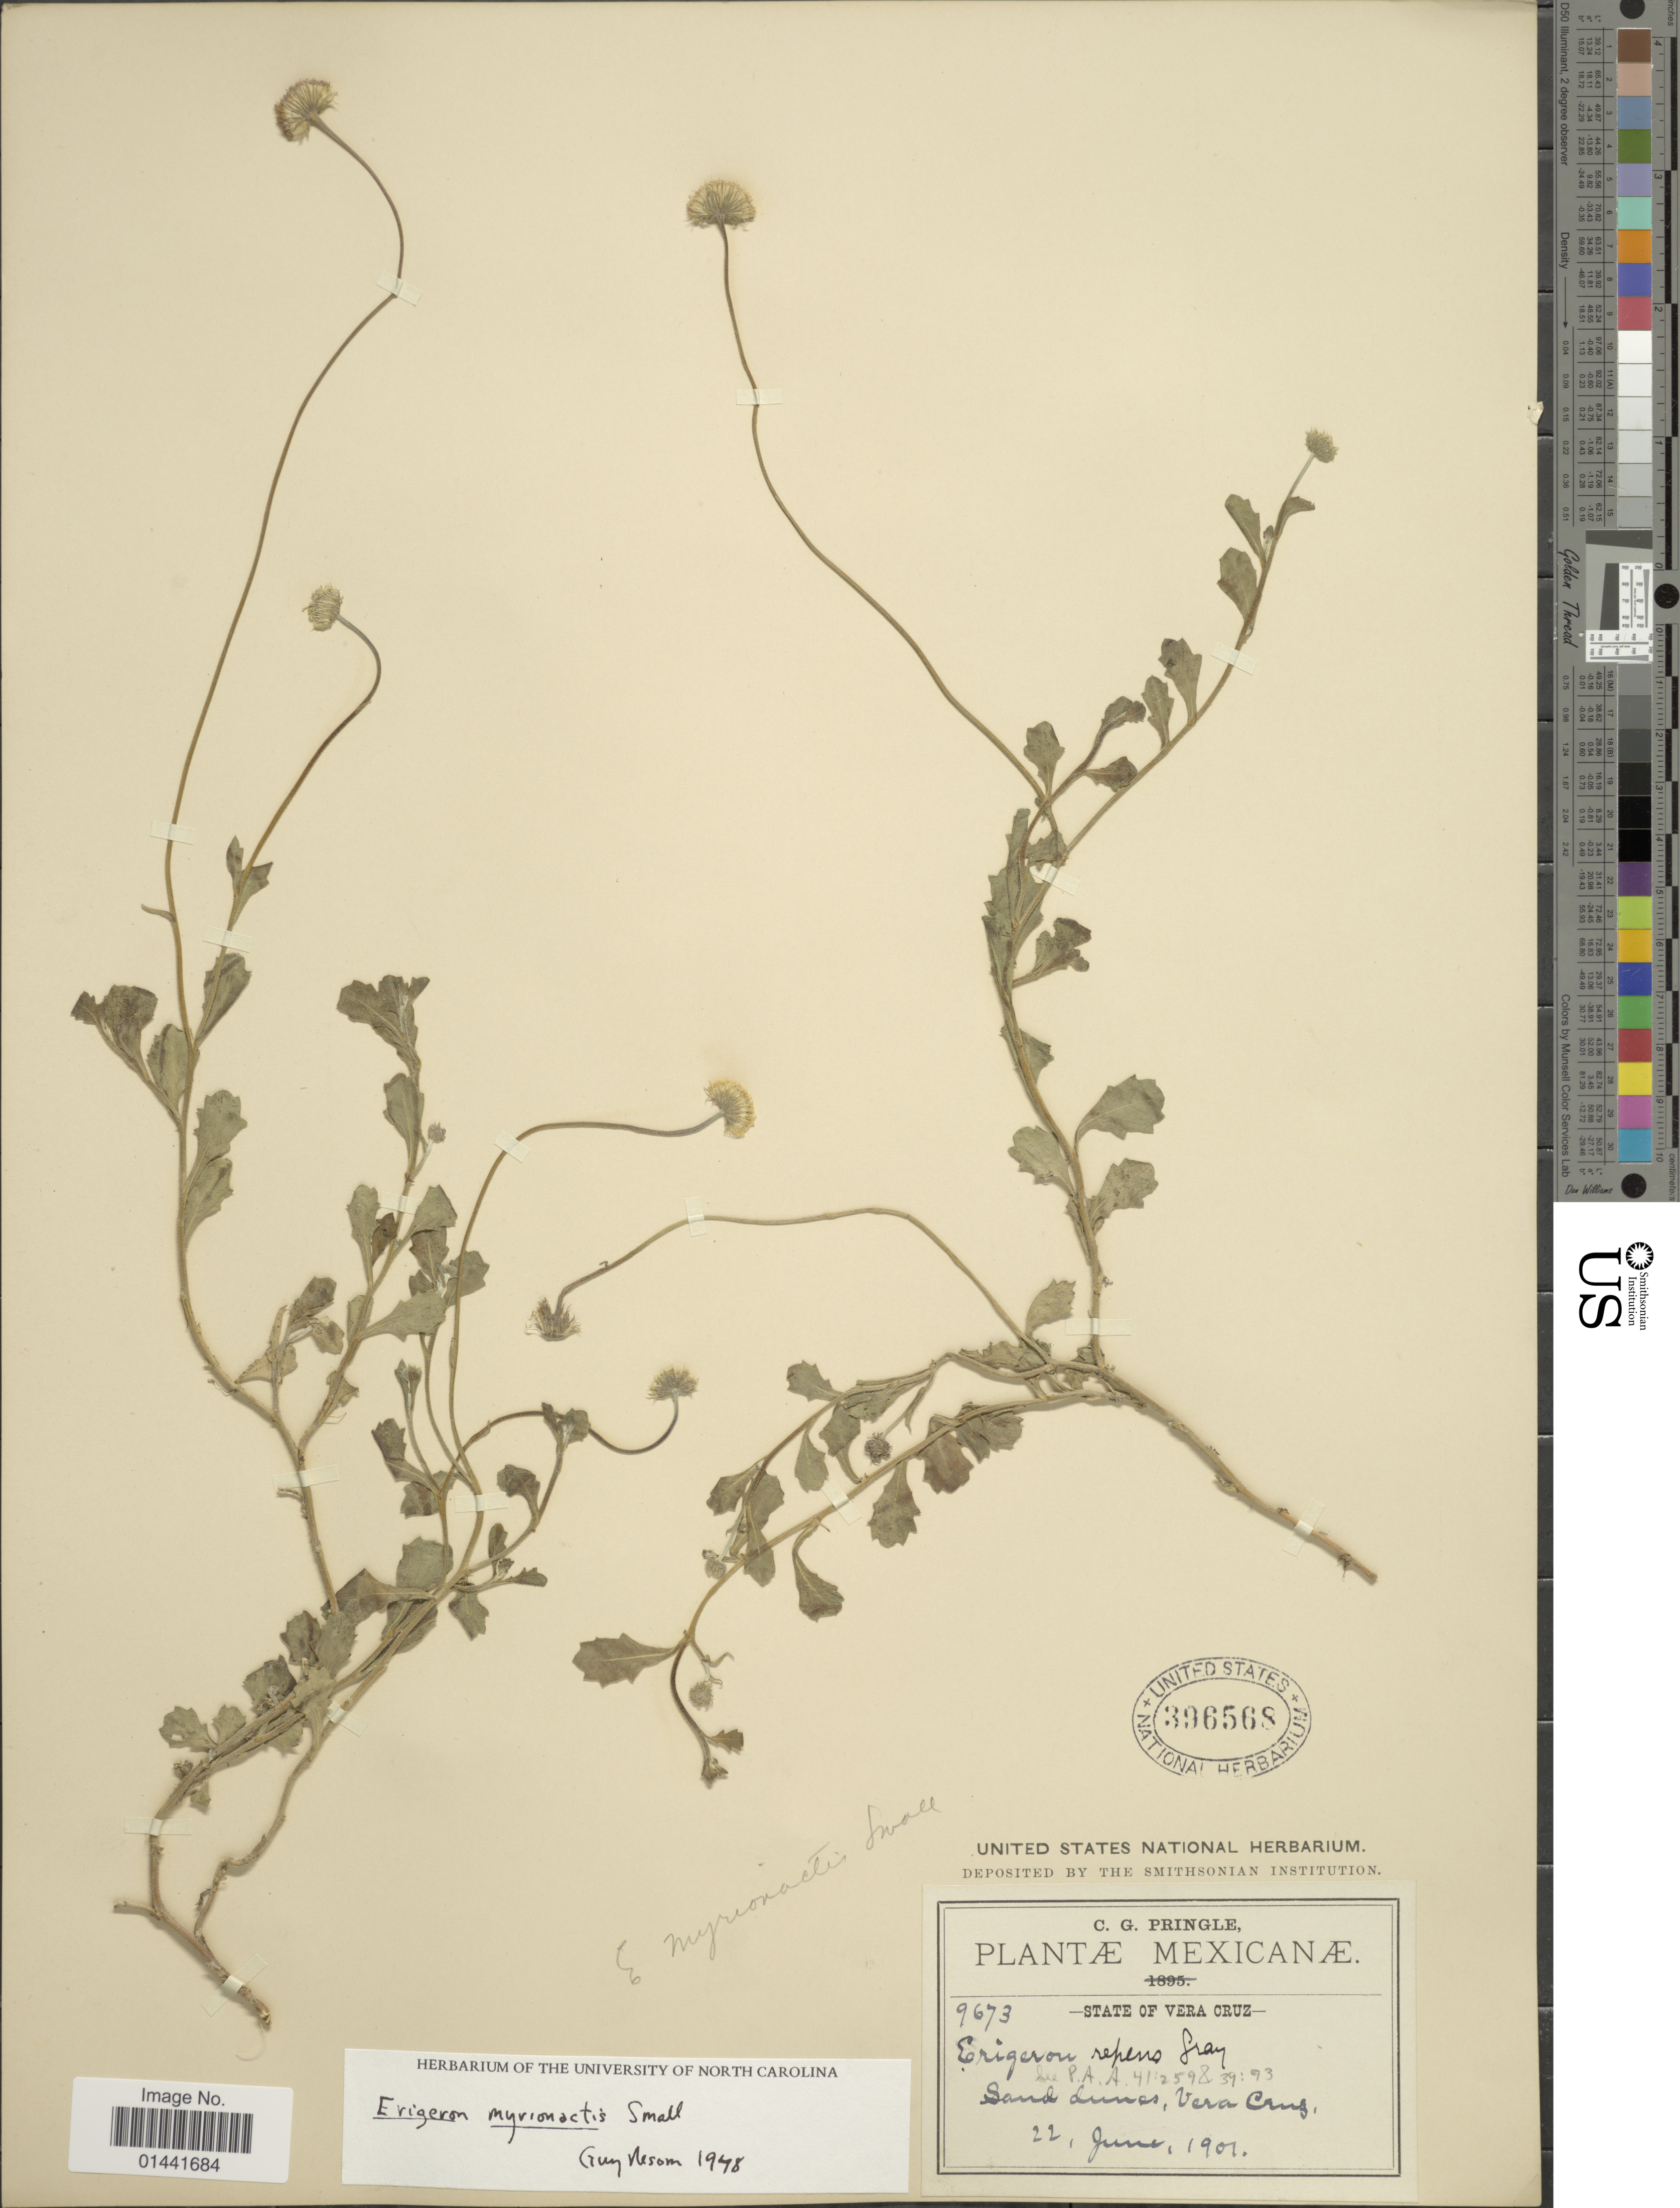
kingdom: Plantae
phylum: Tracheophyta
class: Magnoliopsida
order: Asterales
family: Asteraceae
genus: Erigeron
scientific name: Erigeron myrionactis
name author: Small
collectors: C. G. Pringle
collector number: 9673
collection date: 1901-06-22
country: Mexico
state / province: Veracruz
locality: Vera Cruz, Sand Lunas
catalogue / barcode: US 396568